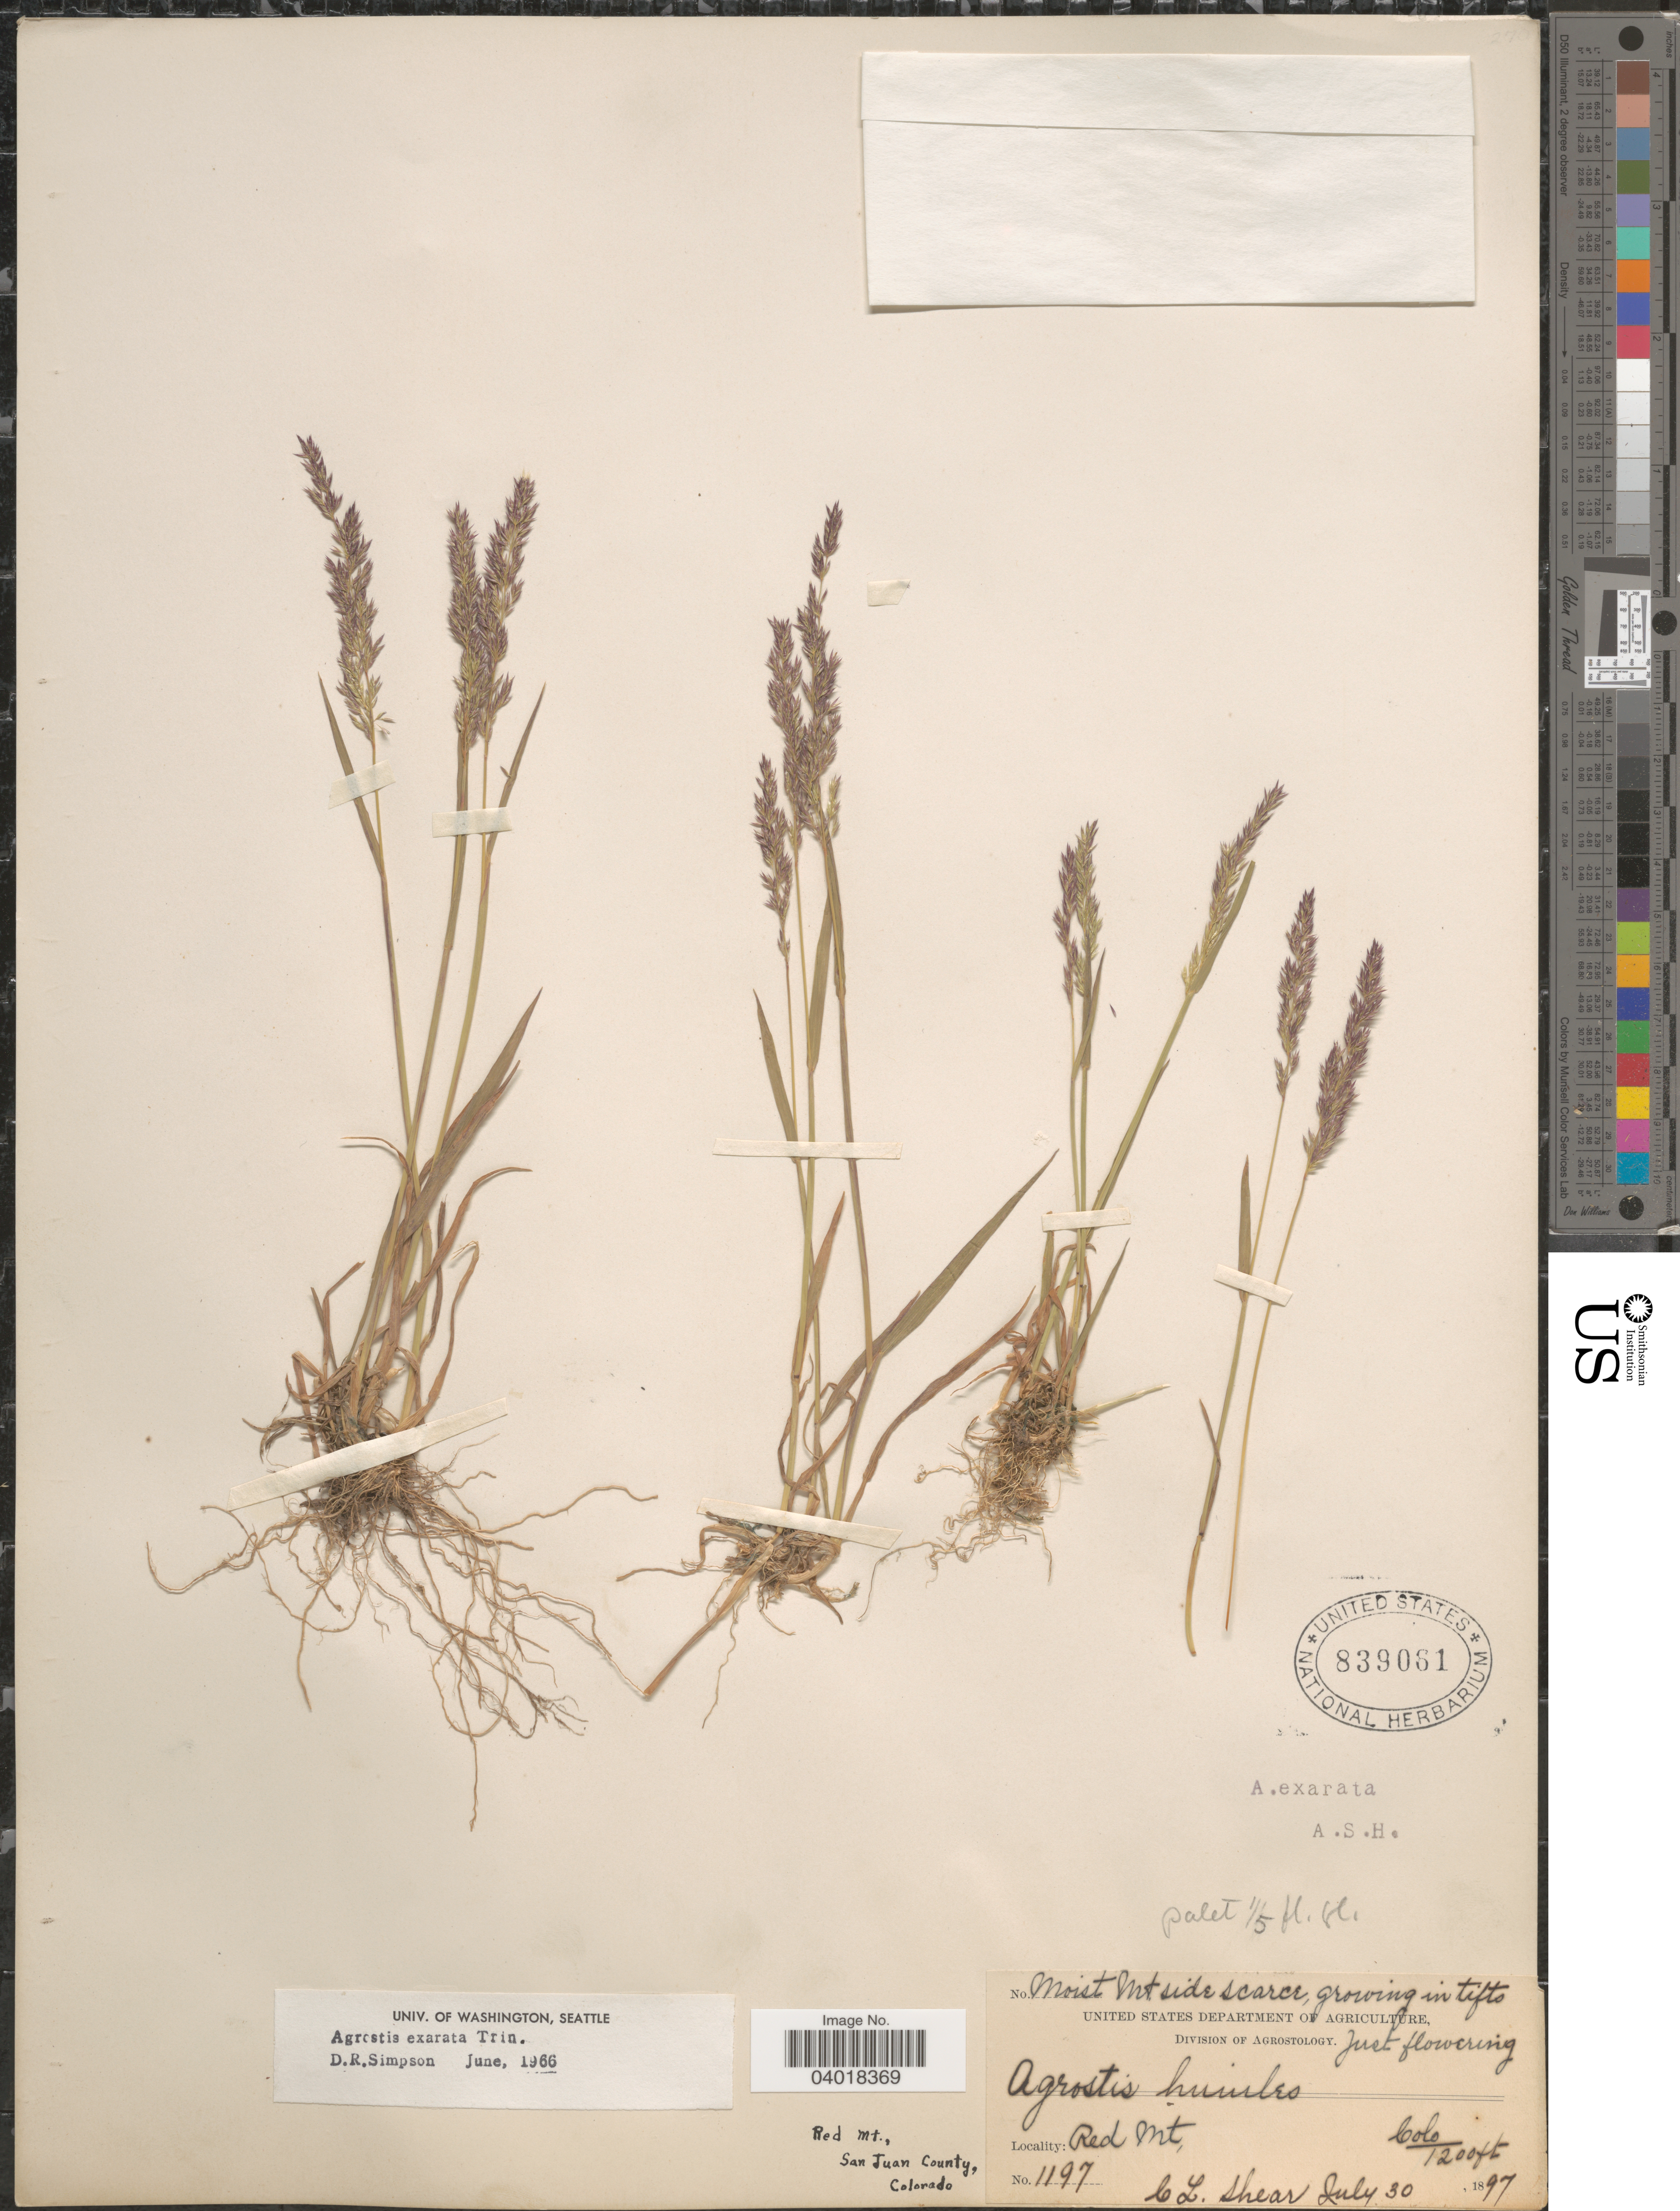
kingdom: Plantae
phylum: Tracheophyta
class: Liliopsida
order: Poales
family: Poaceae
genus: Agrostis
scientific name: Agrostis exarata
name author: Trin.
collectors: C. L. Shear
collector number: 1197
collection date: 1897-07-30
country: United States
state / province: Colorado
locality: Red Mt., San Juan County. Red Mt.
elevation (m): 366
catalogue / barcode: US 839061